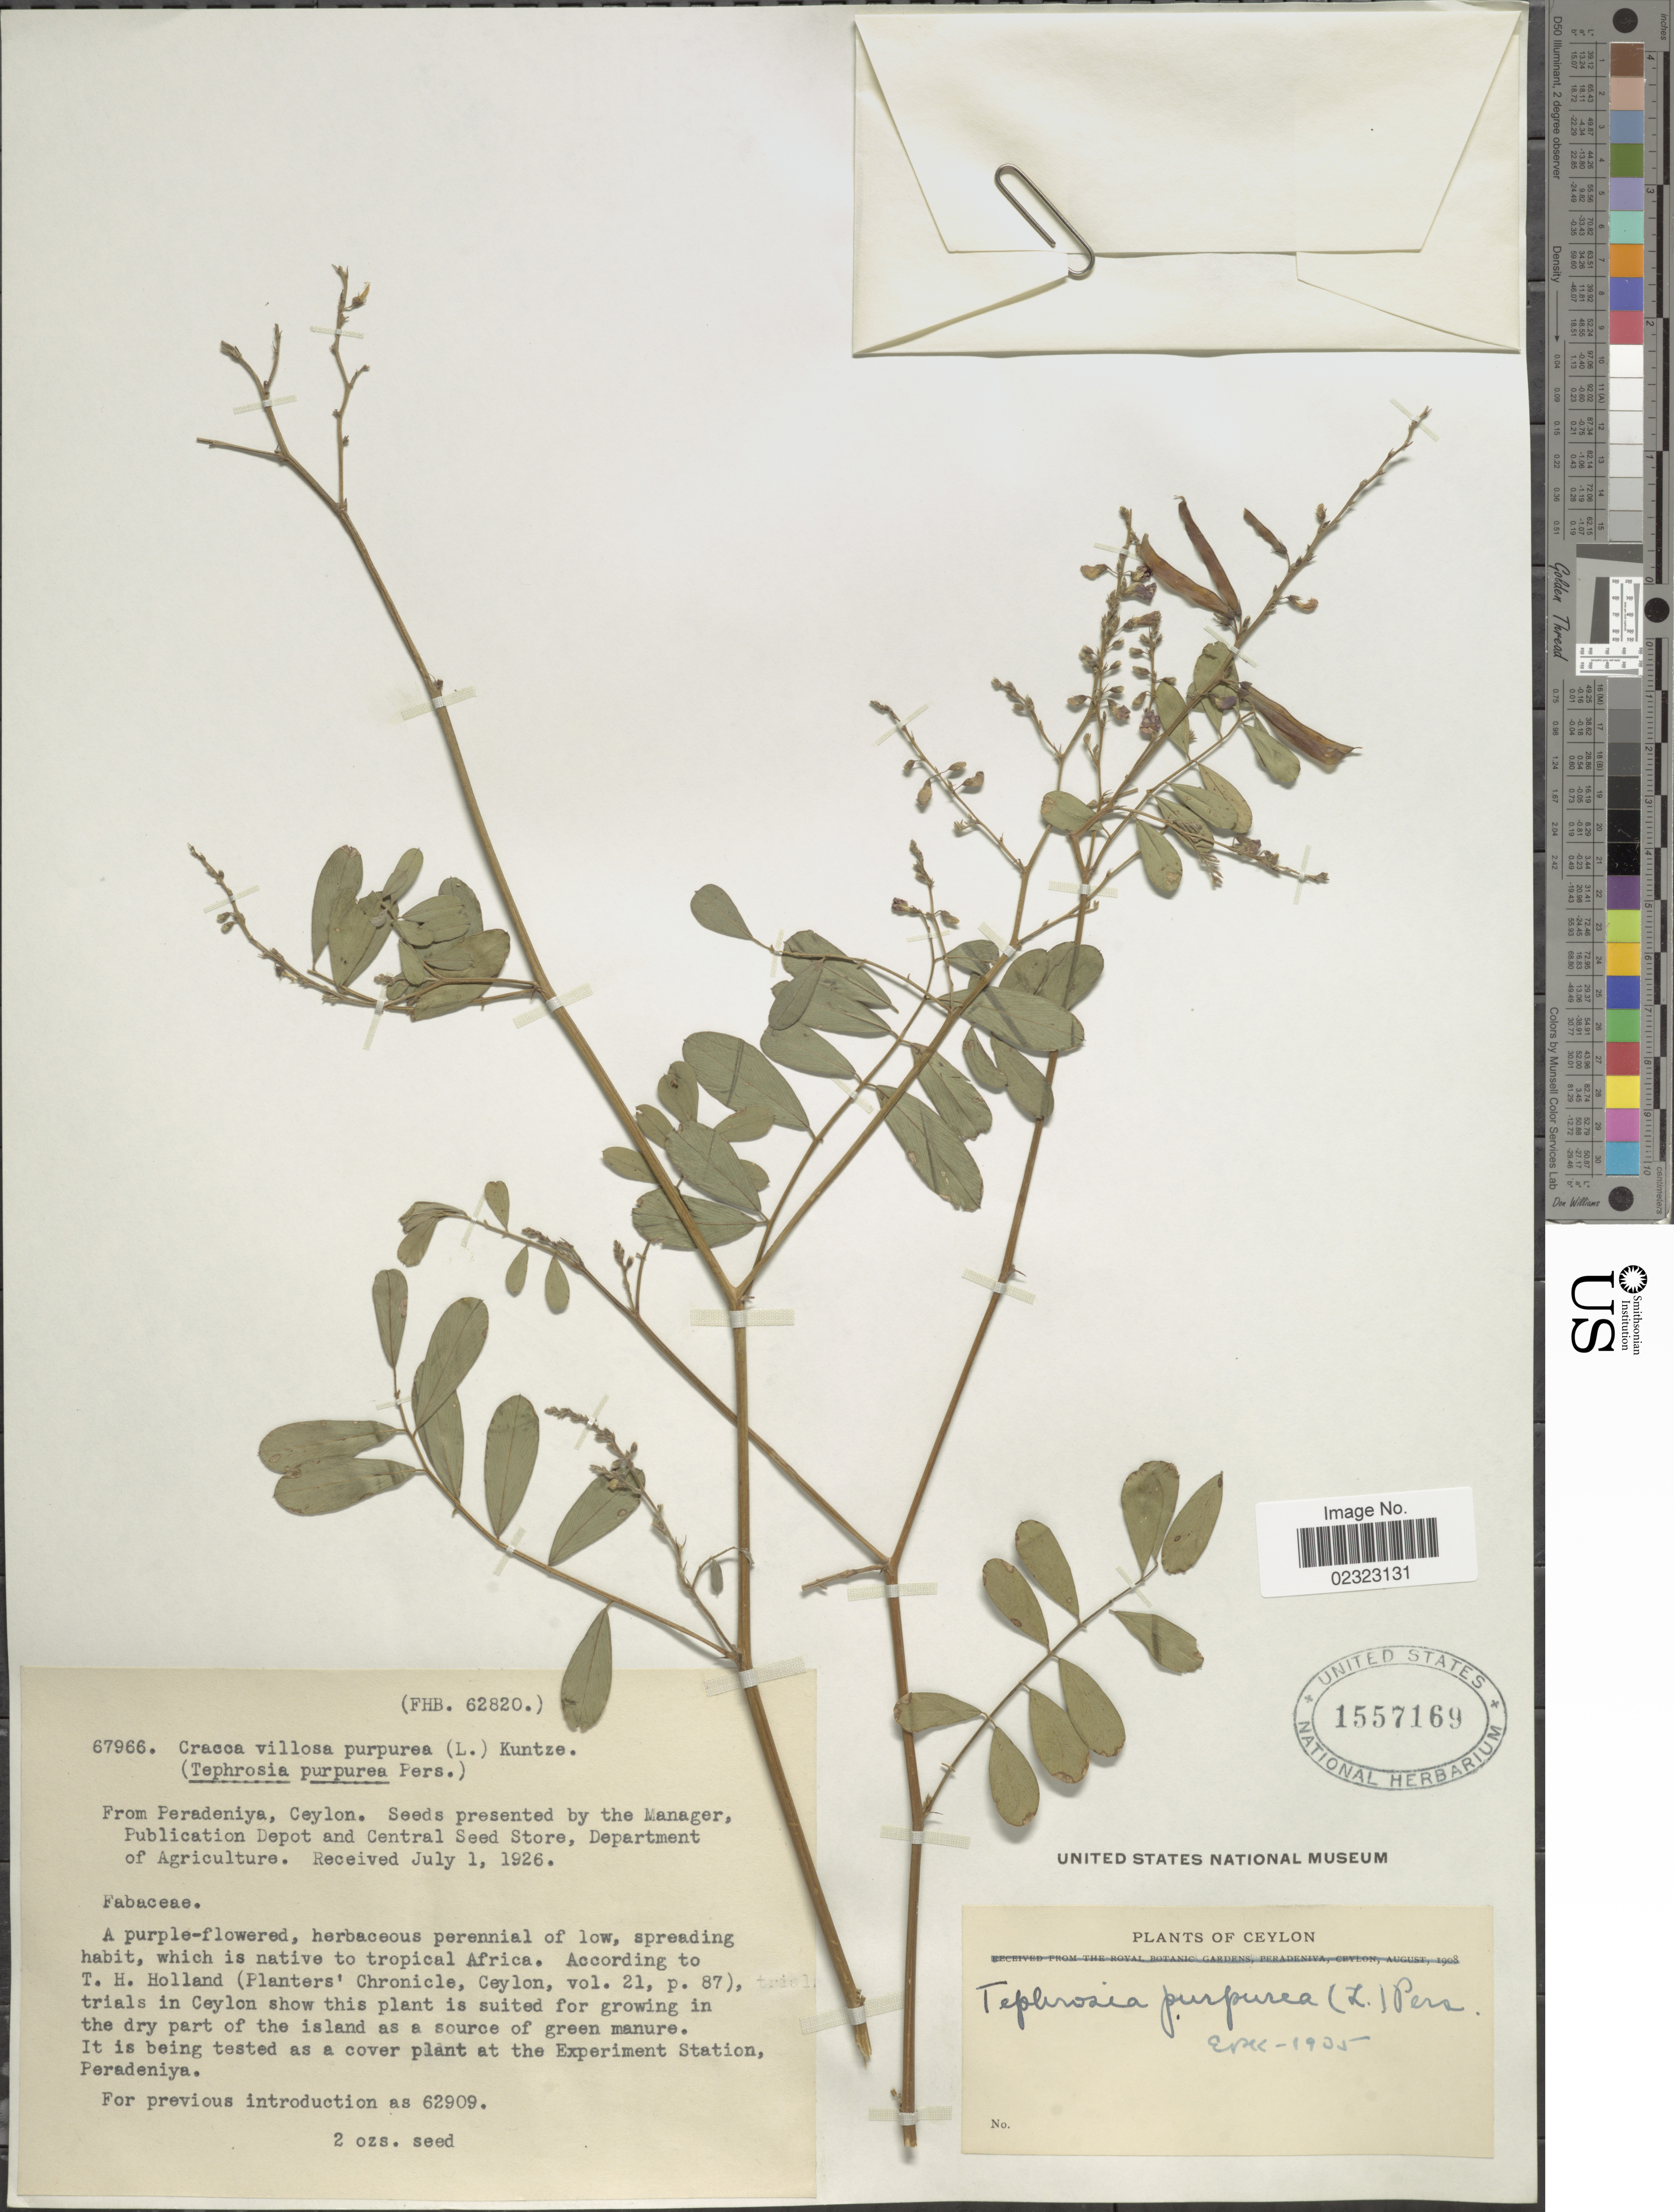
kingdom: Plantae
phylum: Tracheophyta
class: Magnoliopsida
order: Fabales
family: Fabaceae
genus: Tephrosia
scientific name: Tephrosia purpurea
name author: (L.) Pers.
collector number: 67966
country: Sri Lanka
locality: Peradeniya, Ceylon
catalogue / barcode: US 1557169